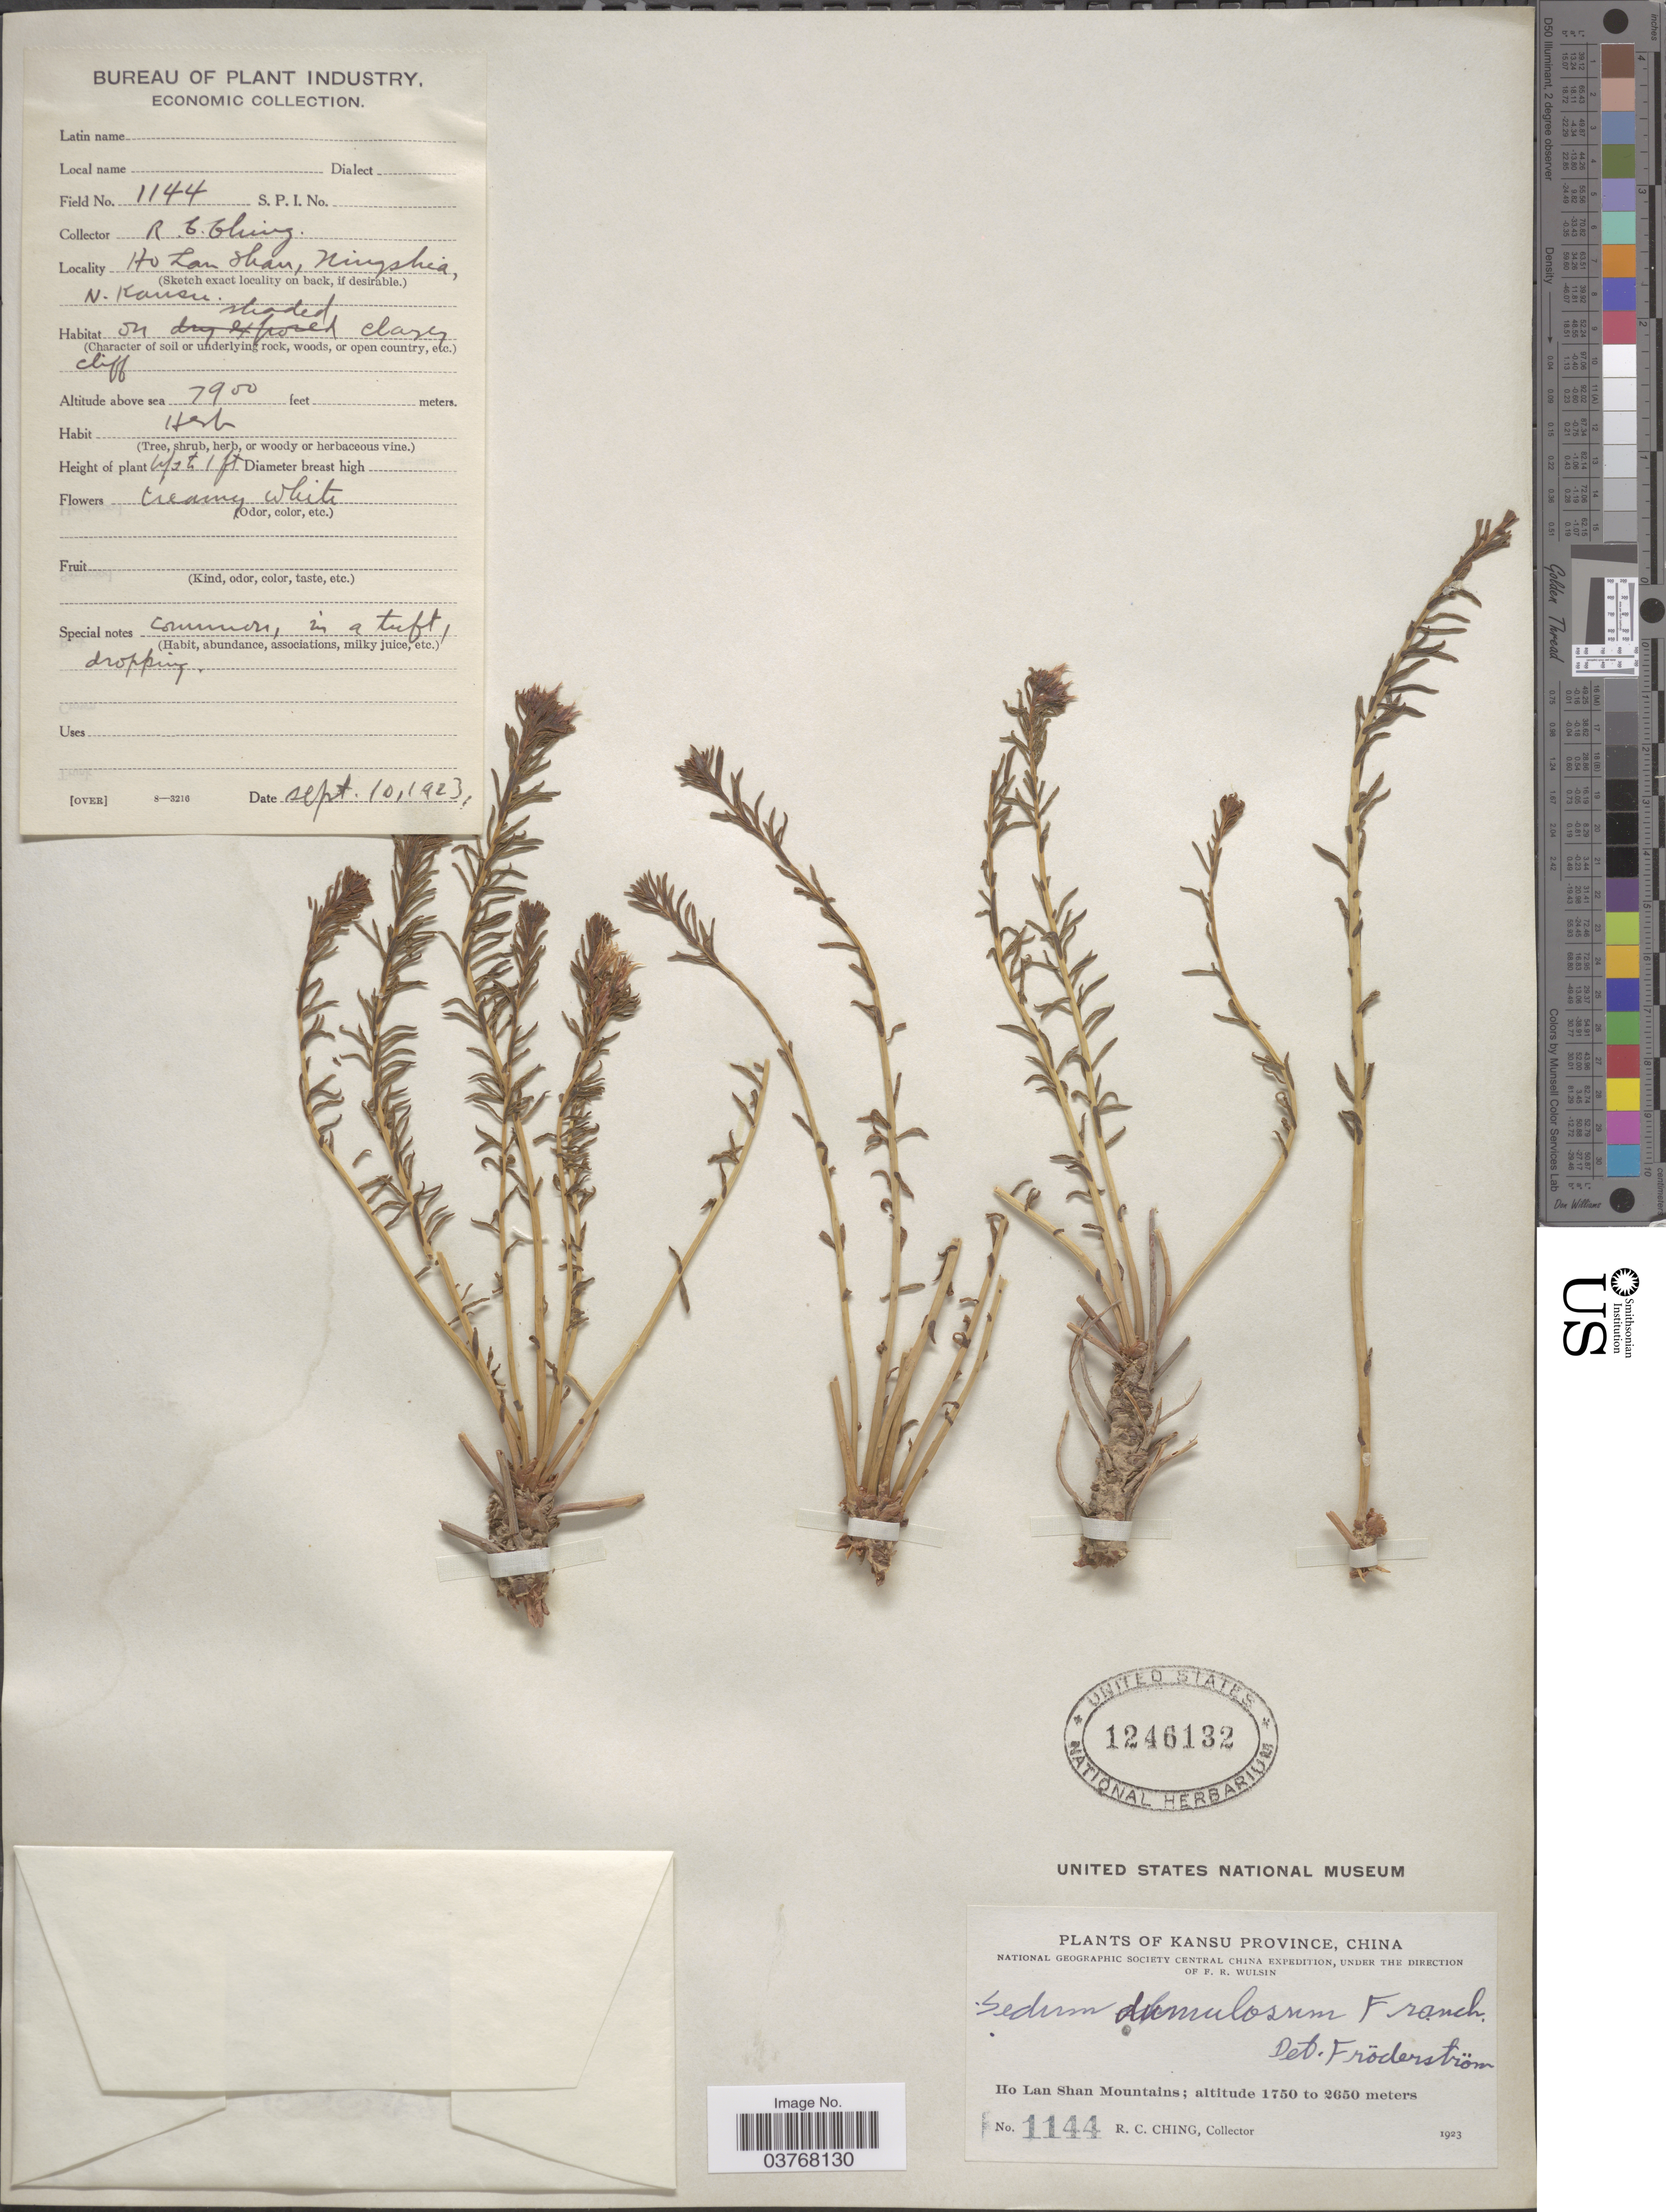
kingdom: Plantae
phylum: Tracheophyta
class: Magnoliopsida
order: Saxifragales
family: Crassulaceae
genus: Rhodiola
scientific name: Rhodiola dumulosa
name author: (Franch.) S.H. Fu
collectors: R. C. Ching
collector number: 1144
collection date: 1923-09-10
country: China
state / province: Gansu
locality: Kansu Province. Ho Lan Shan Mountains. Ningshia, N. Kansu.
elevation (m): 2408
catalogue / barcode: US 1246132